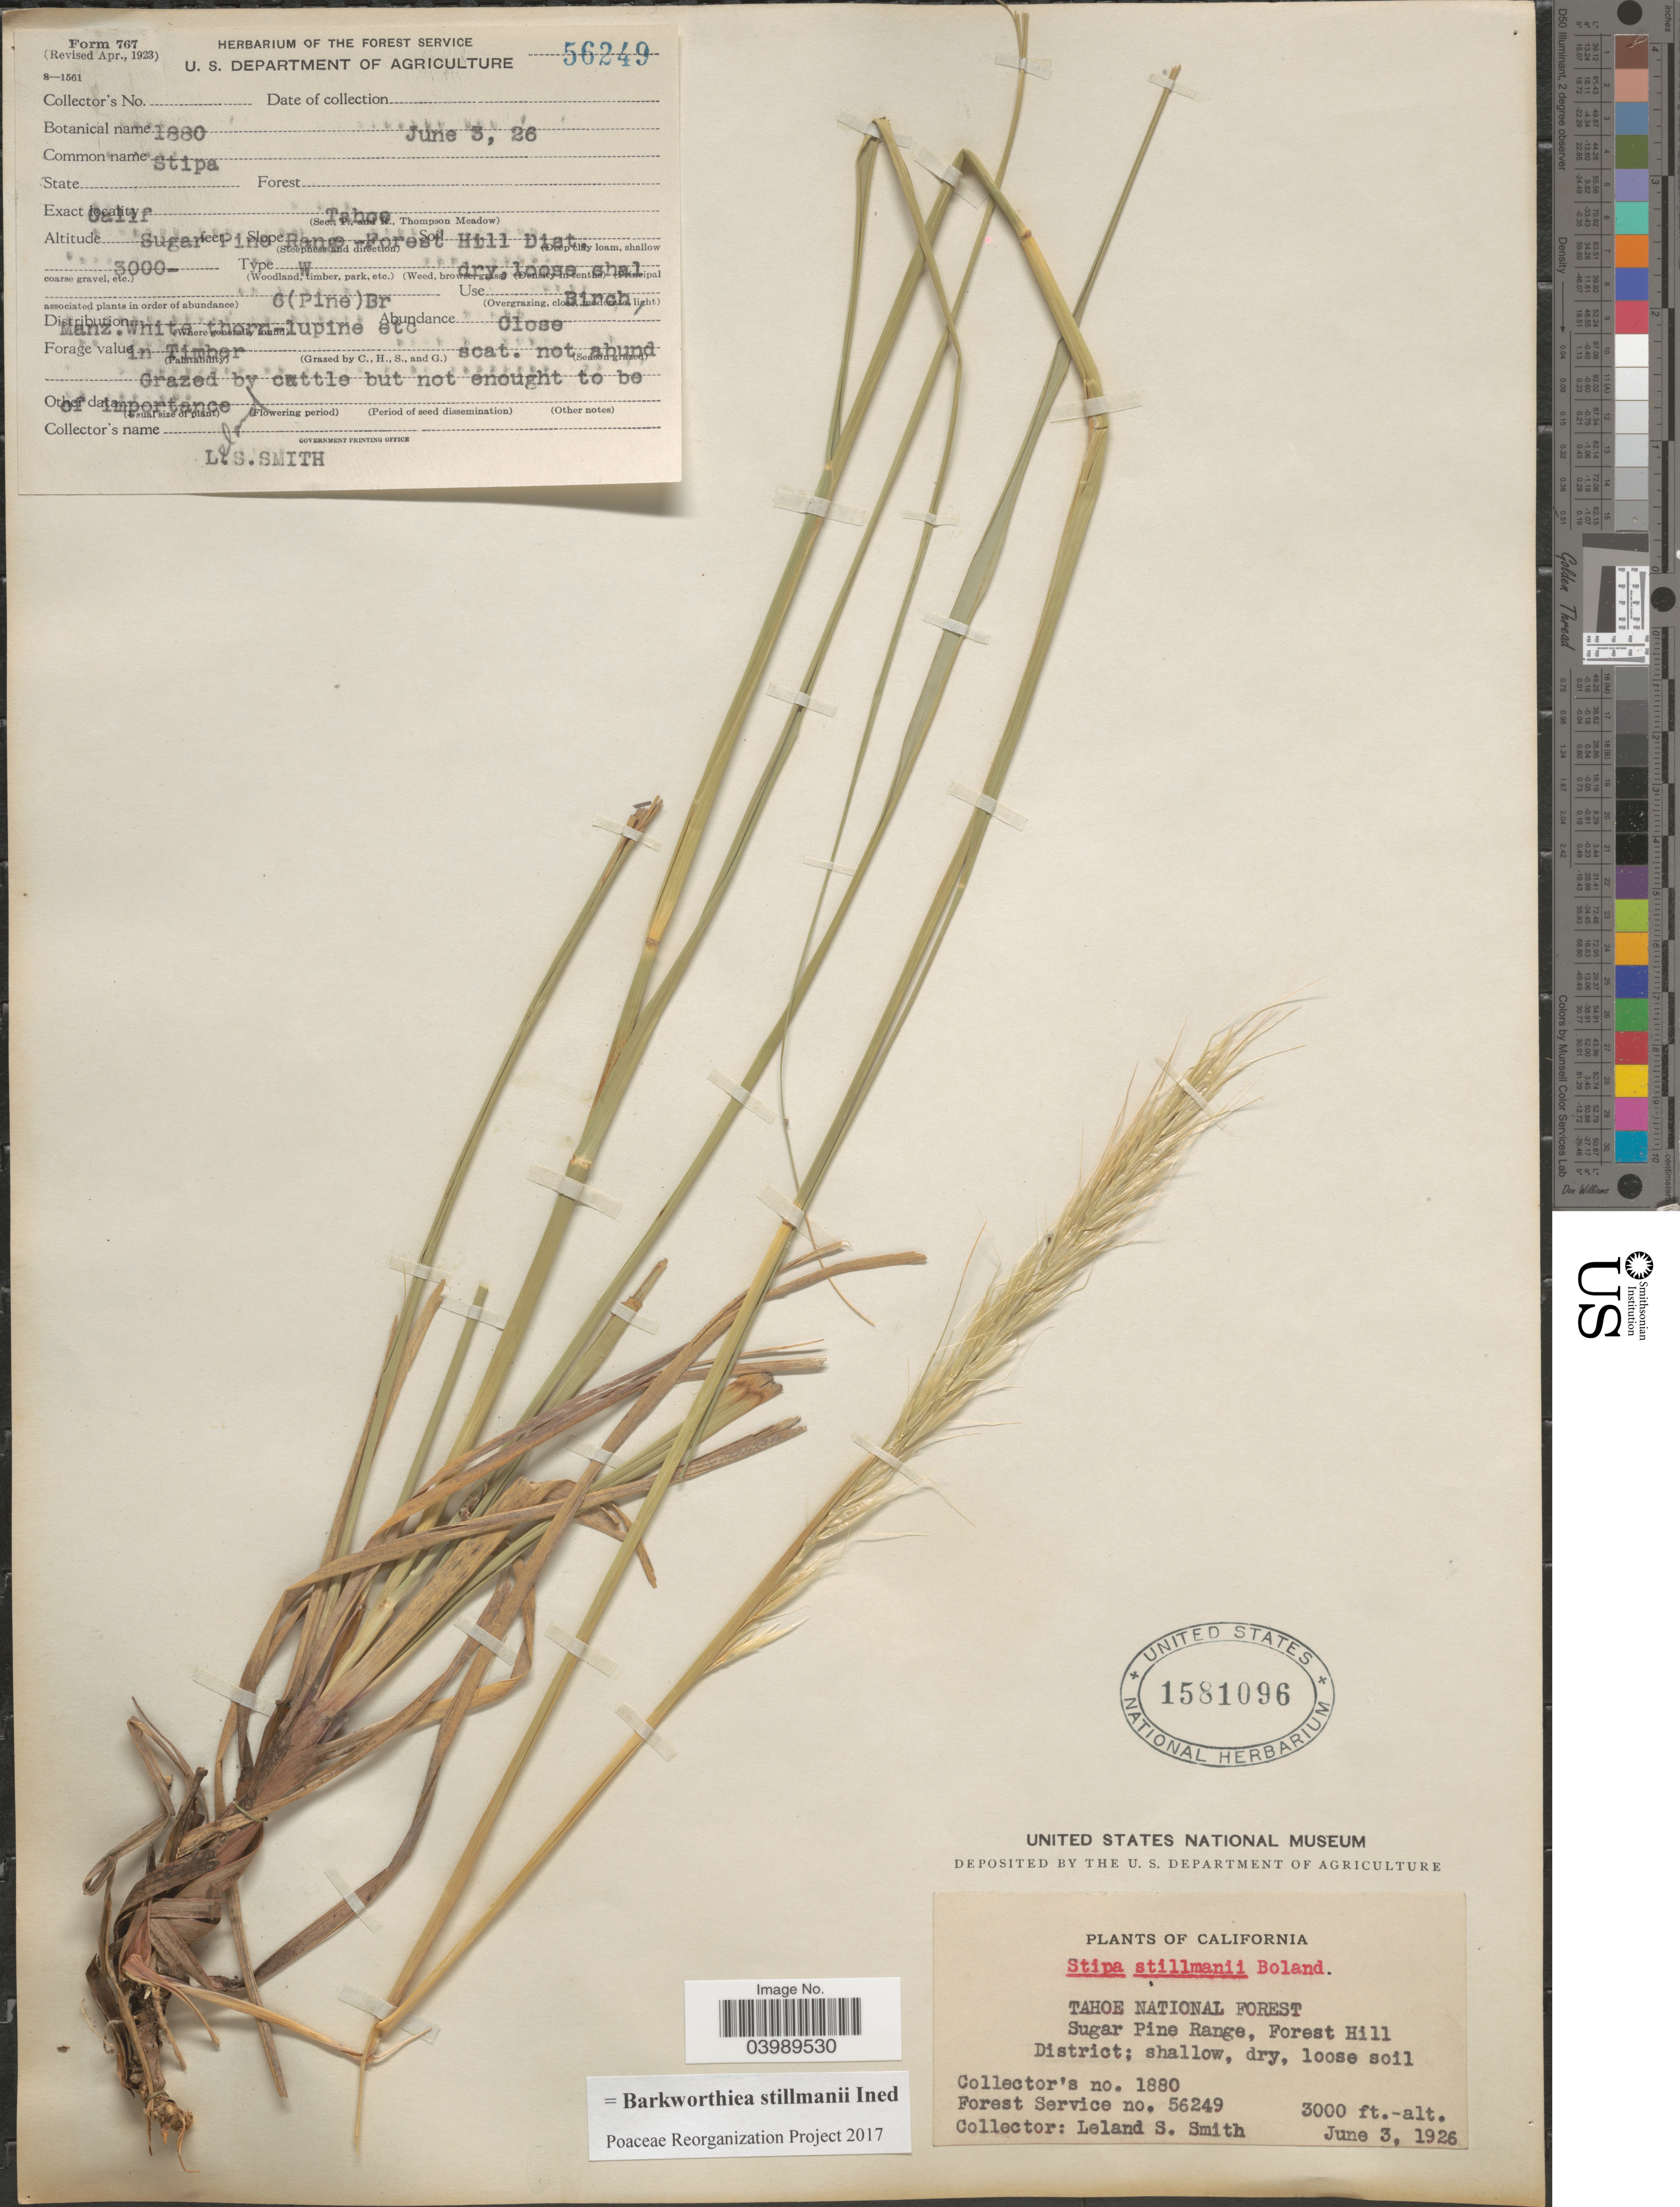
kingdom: Plantae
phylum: Tracheophyta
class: Liliopsida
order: Poales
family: Poaceae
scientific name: Barkworthiea stillmanii ined.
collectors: L. Smith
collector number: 1880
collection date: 1926-06-03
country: United States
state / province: California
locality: Tahoe National Forest. Sugar Pine Range, Forest Hill District; shallow, dry, loose soil.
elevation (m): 914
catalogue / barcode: US 1581096